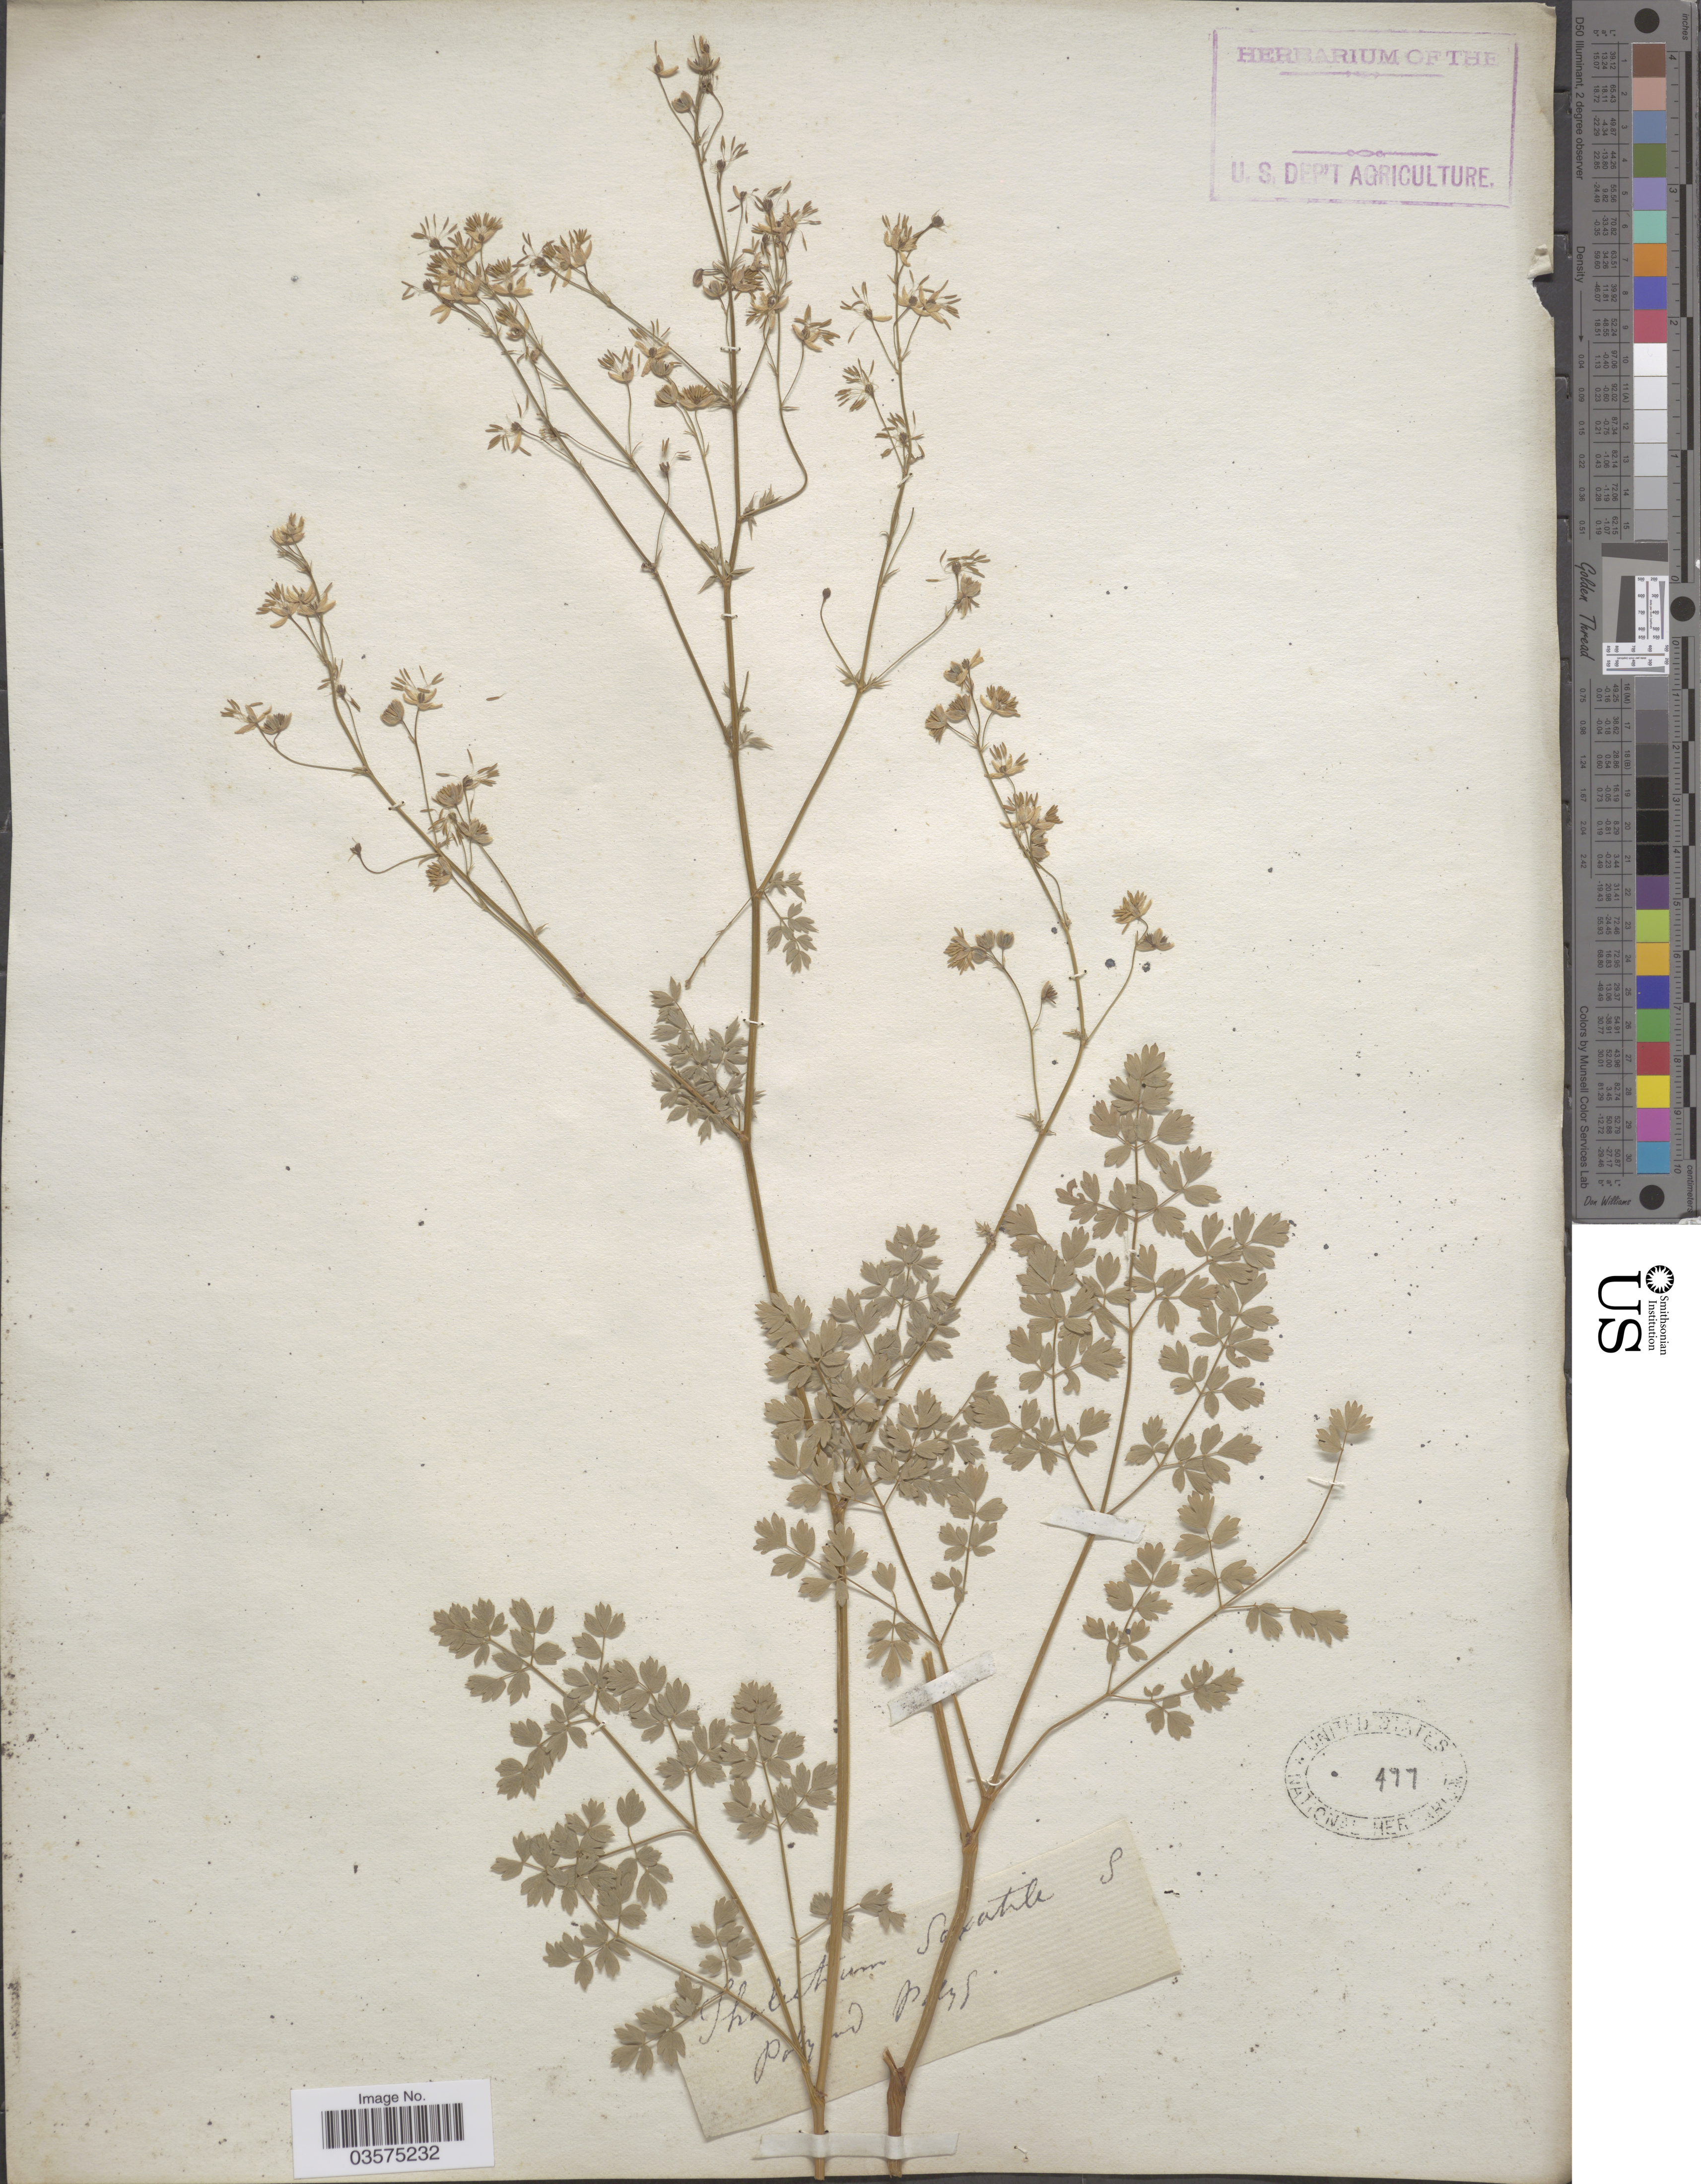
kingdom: Plantae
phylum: Tracheophyta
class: Magnoliopsida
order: Ranunculales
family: Ranunculaceae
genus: Thalictrum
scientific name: Thalictrum saxatile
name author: Schleich. ex DC.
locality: Poly and Polyg [unsure placement]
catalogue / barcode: US 477